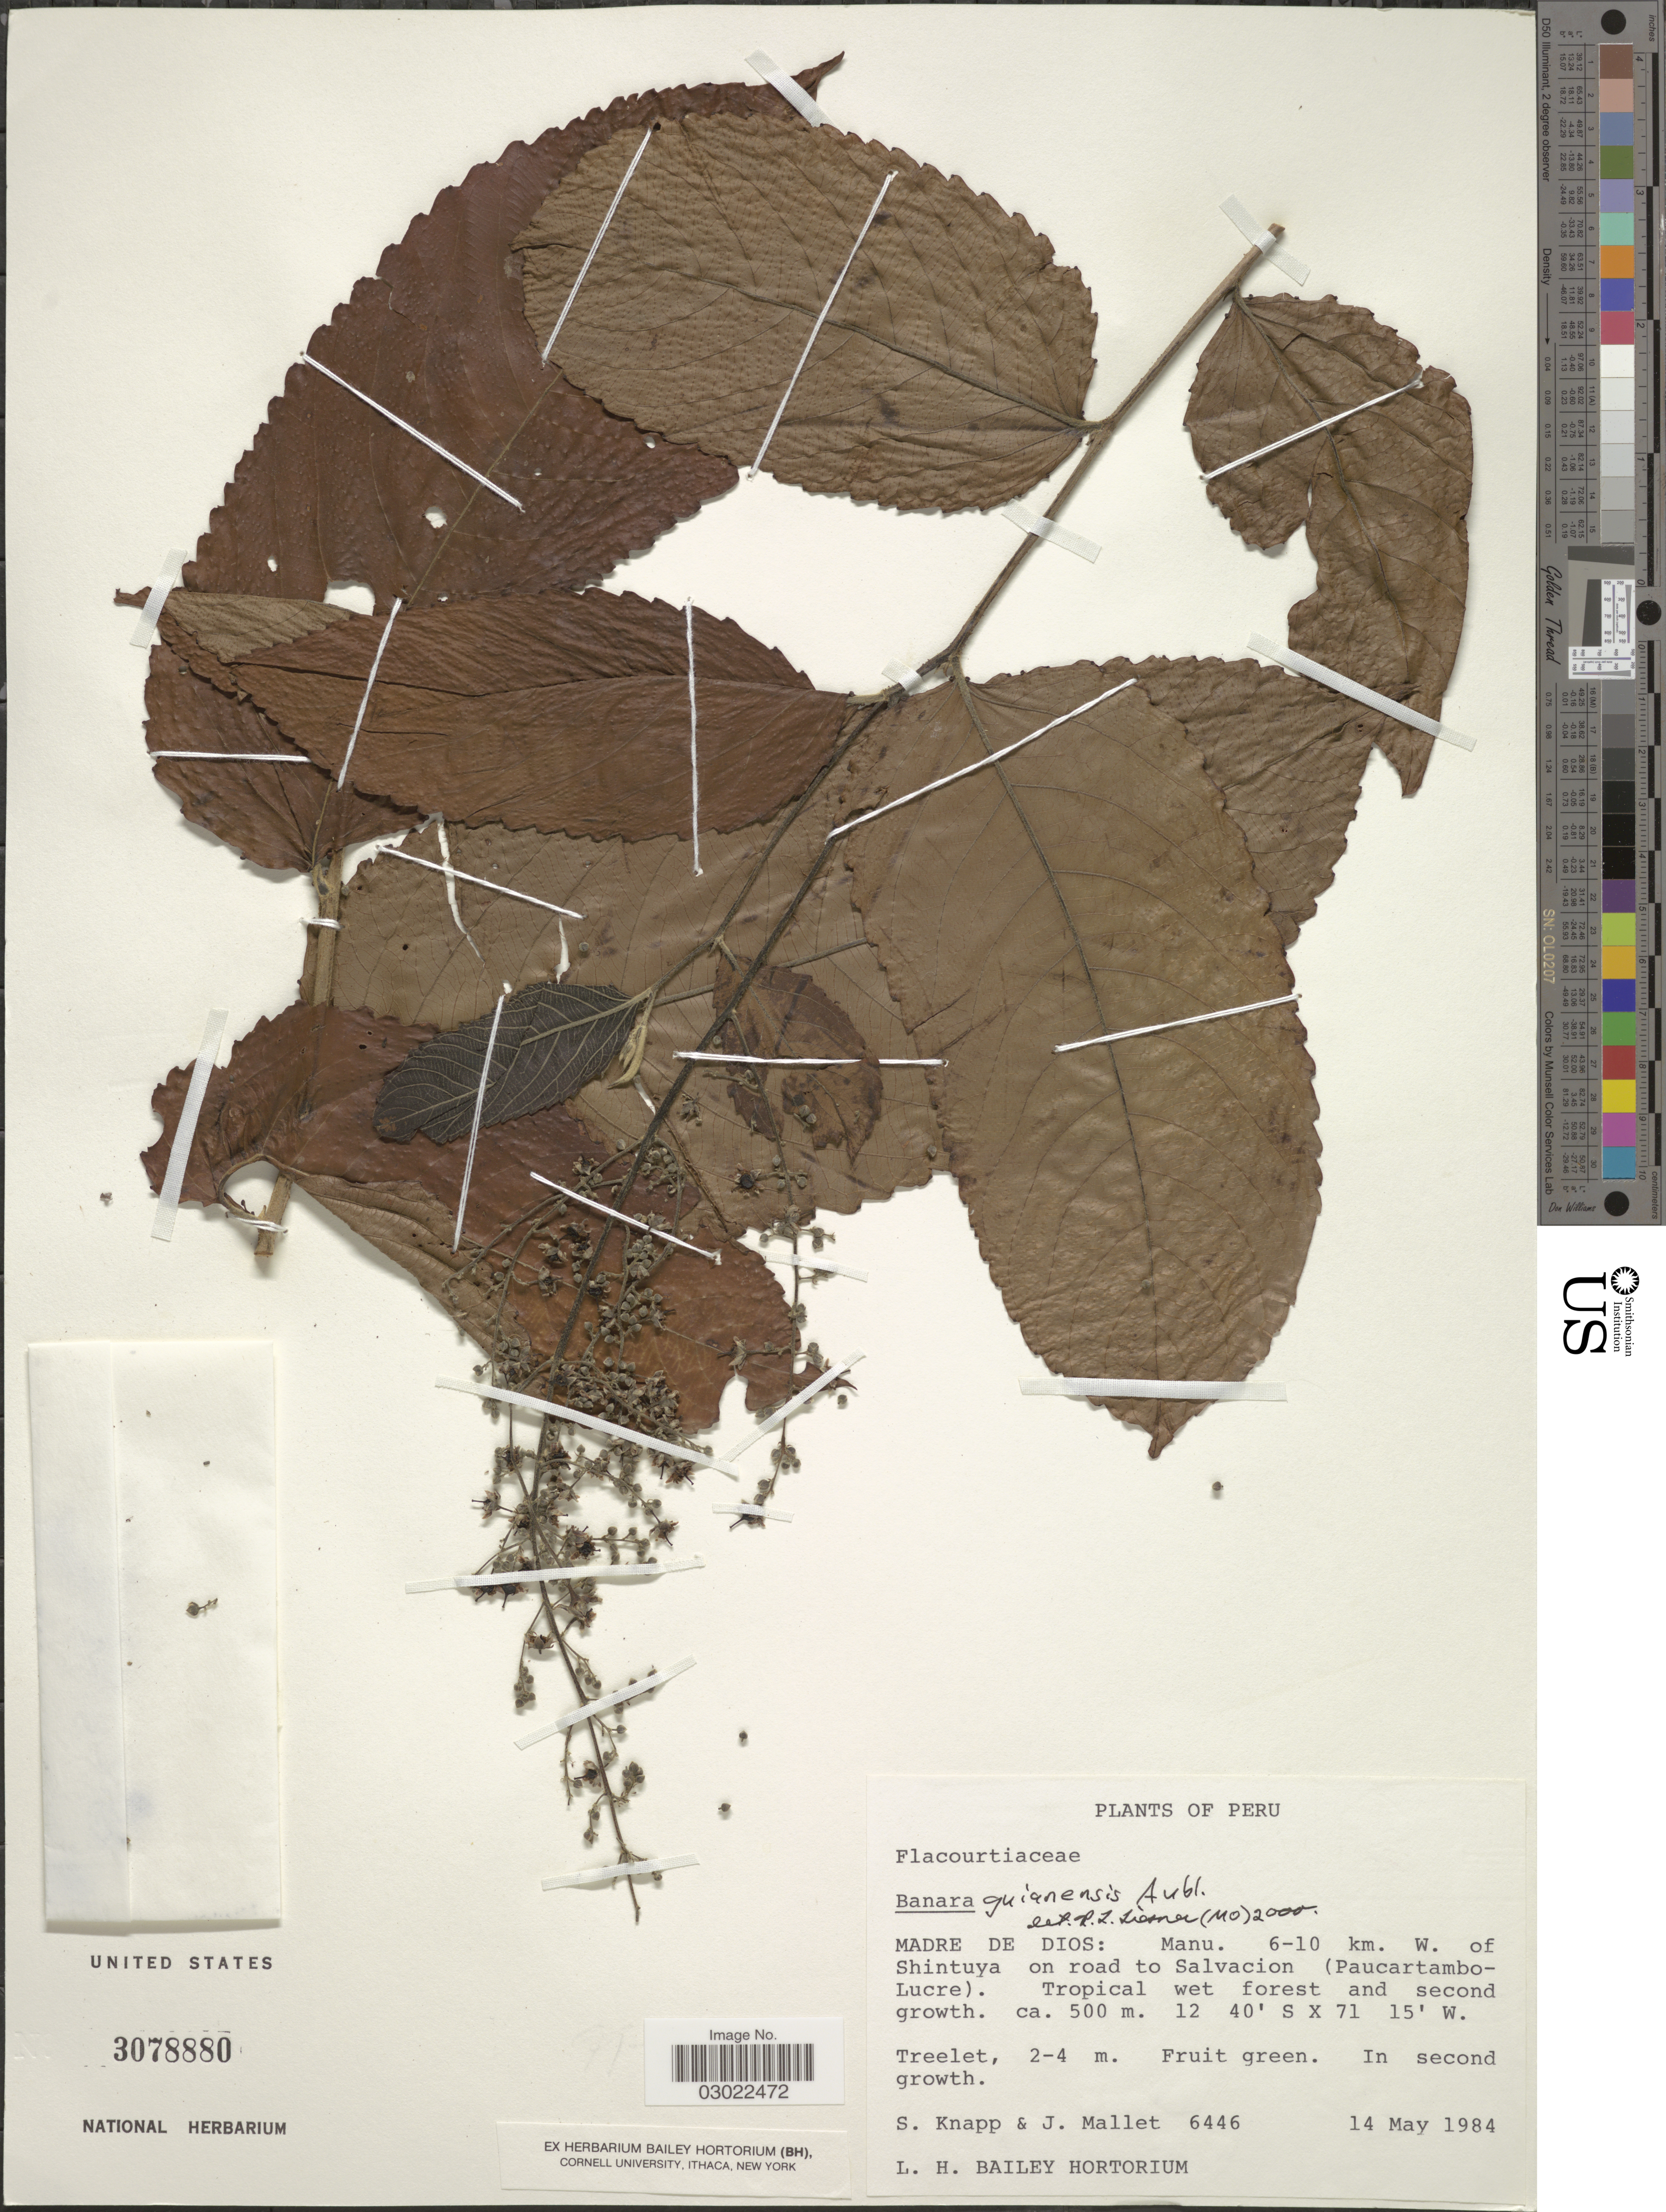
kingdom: Plantae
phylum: Tracheophyta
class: Magnoliopsida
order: Malpighiales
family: Salicaceae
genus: Banara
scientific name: Banara guianensis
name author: Aubl.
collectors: S. Knapp & J. Mallet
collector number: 6446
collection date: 1984-05-14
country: Peru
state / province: Madre de Dios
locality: Manu. 6-10 km. W. of Shintuya on road to Salvacion (Paucartambo-Lucre).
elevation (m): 500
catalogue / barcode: US 3078880